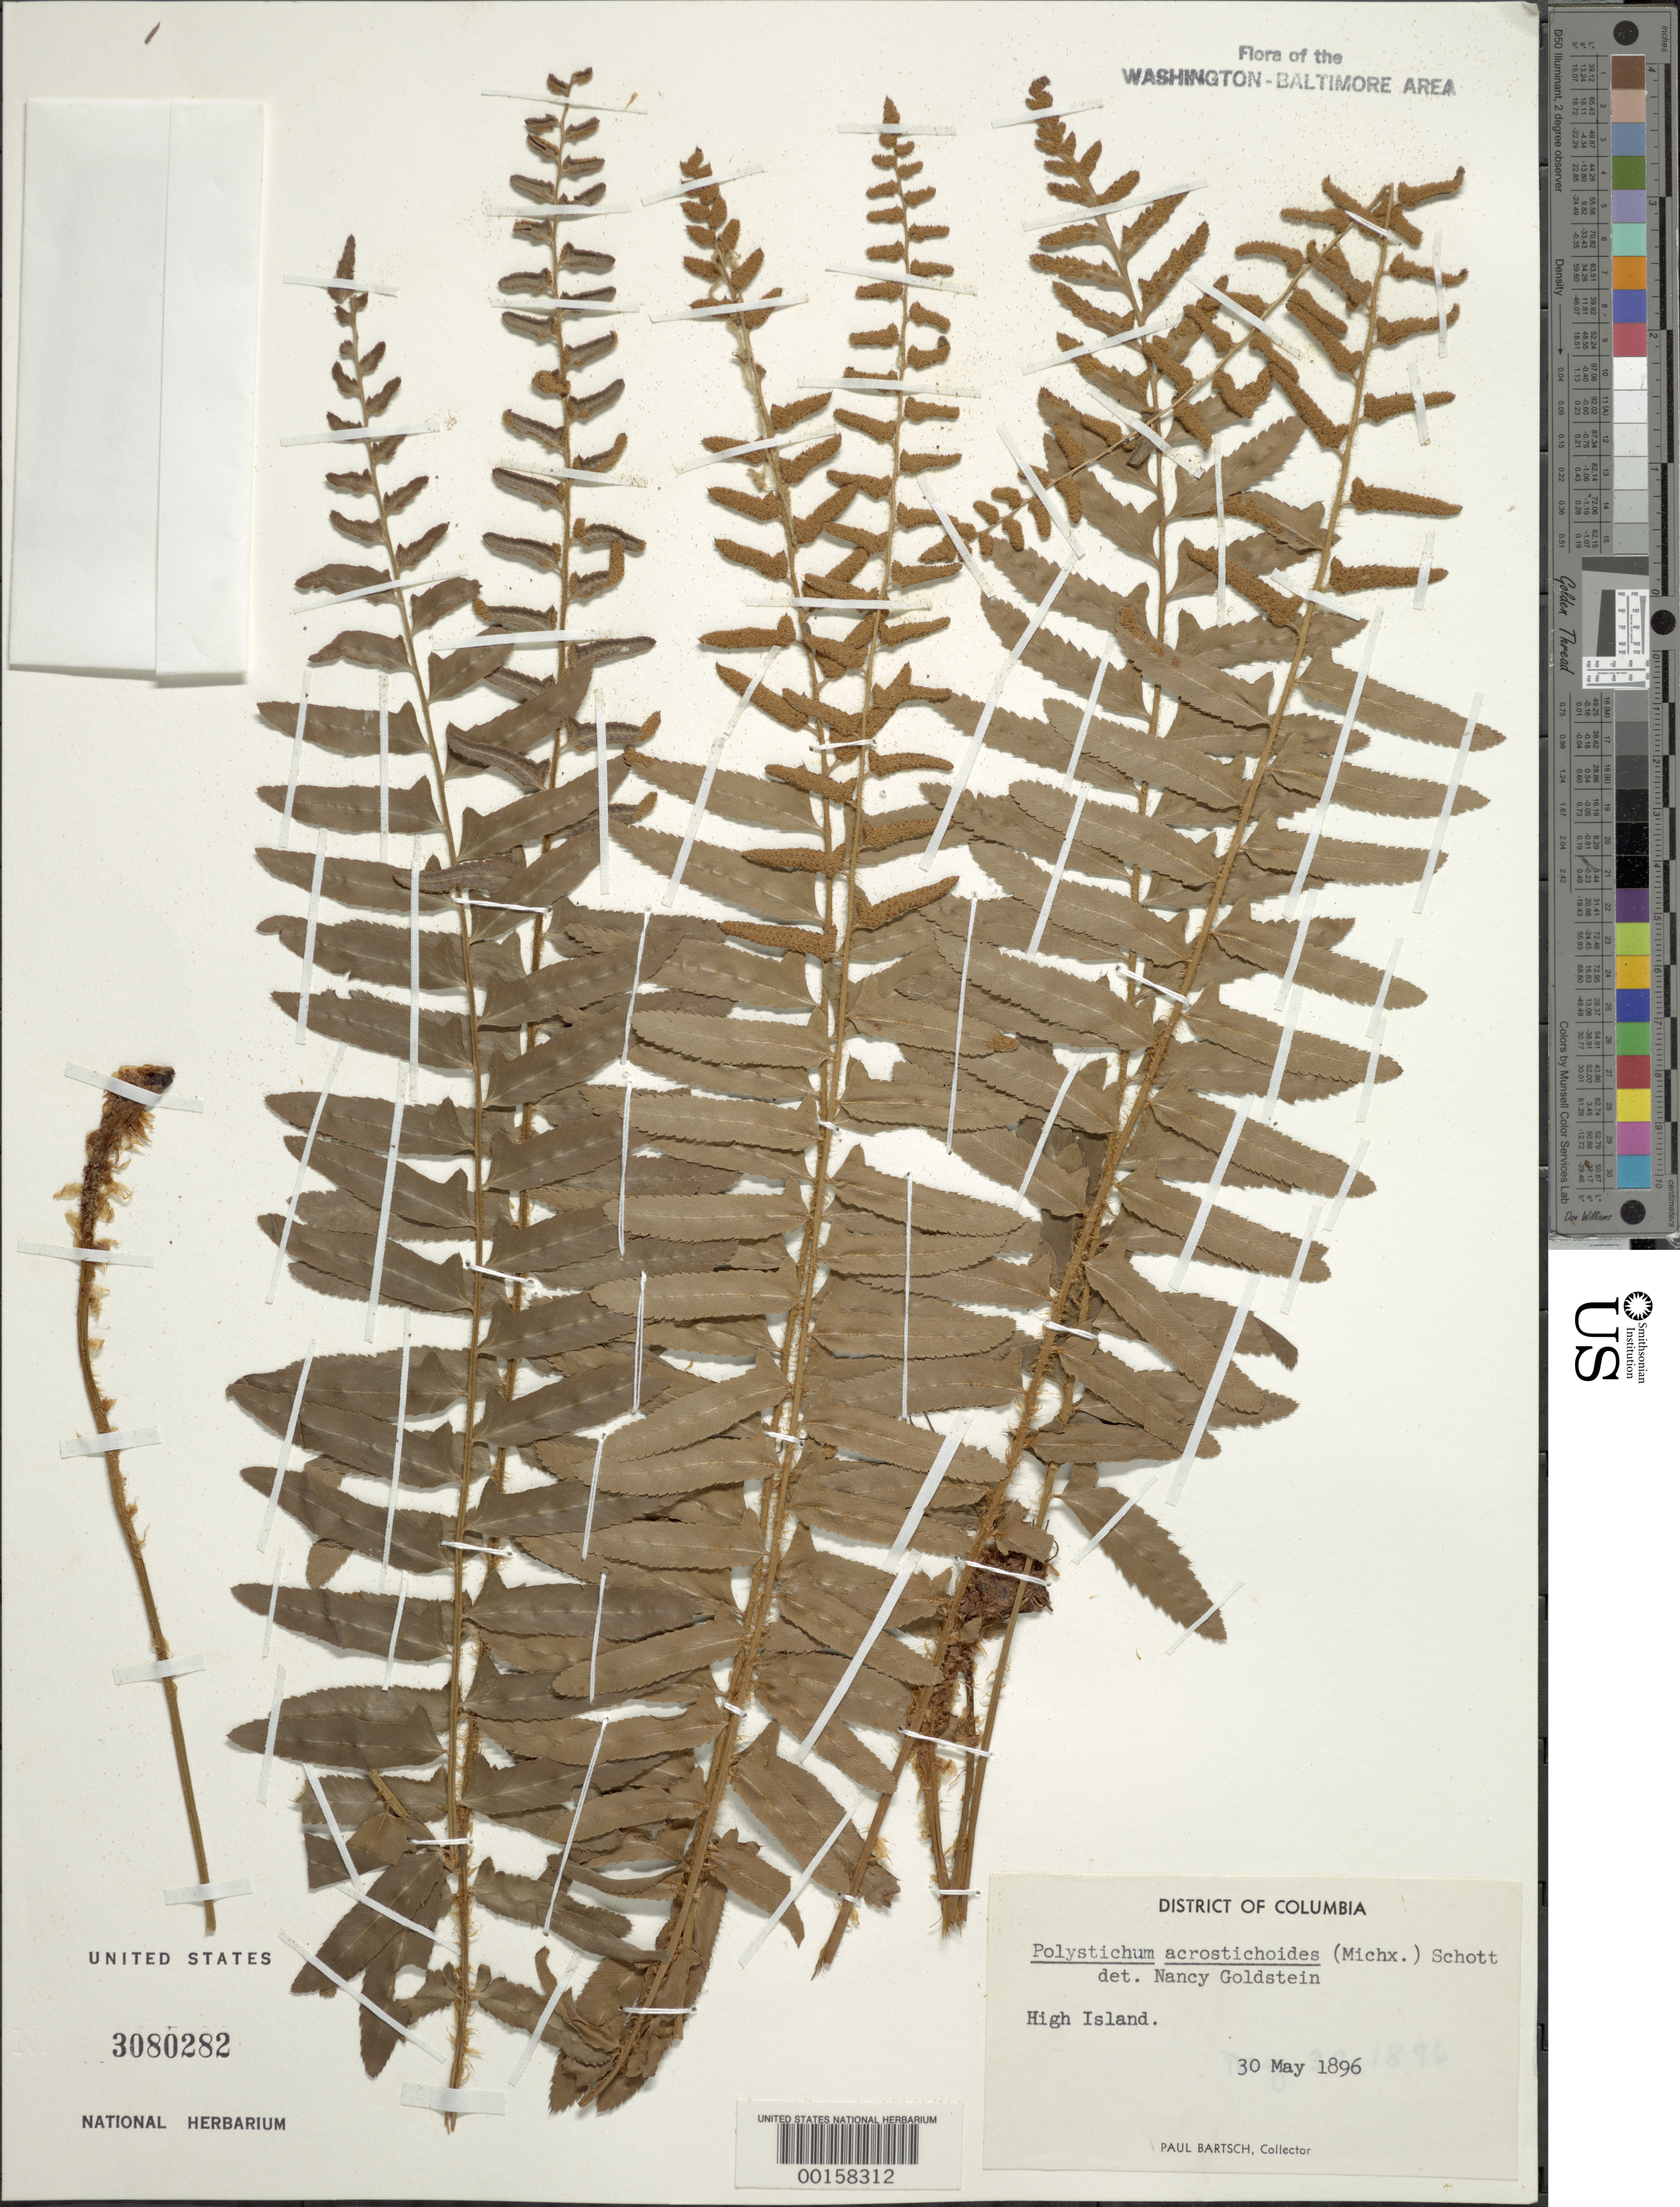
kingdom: Plantae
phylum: Tracheophyta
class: Polypodiopsida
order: Polypodiales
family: Dryopteridaceae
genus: Polystichum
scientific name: Polystichum acrostichoides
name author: (Michx.) Schott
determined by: Goldstein, N.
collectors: P. Bartsch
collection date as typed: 30 May 1896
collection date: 1896-05-30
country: United States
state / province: Maryland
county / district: Montgomery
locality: High Island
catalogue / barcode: US 3080282